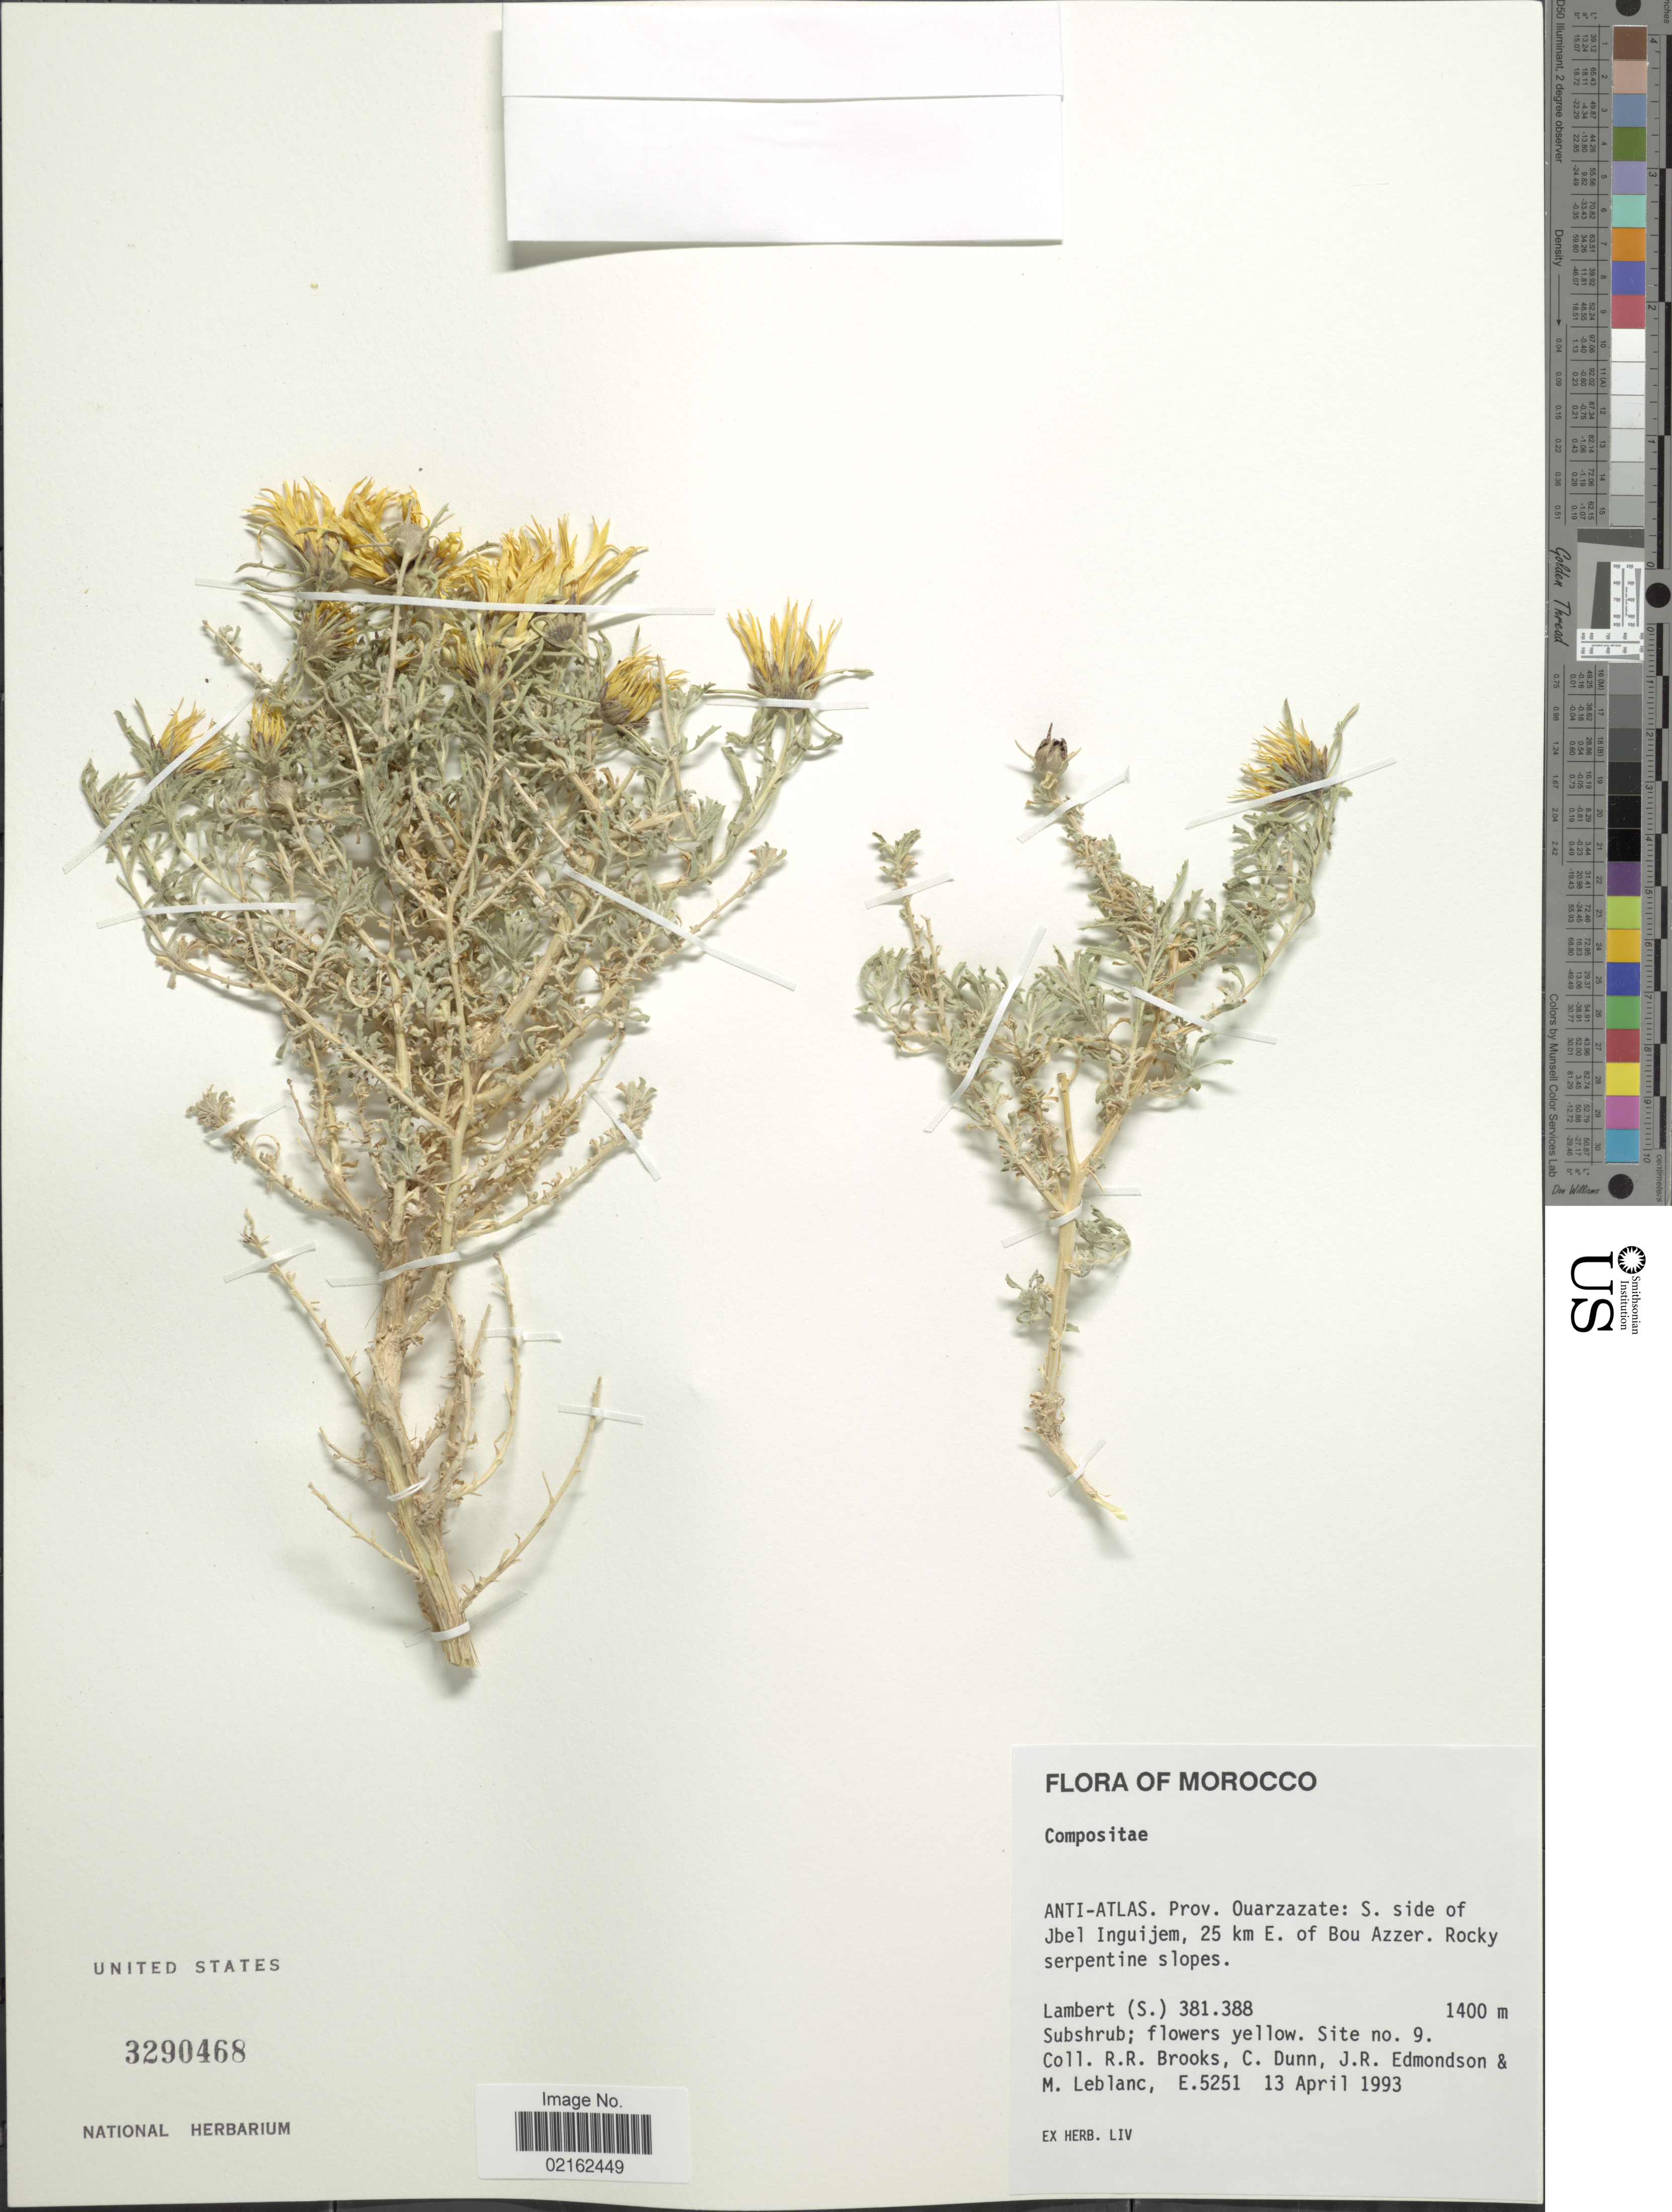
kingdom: Plantae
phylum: Tracheophyta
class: Magnoliopsida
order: Asterales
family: Asteraceae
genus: Centaurea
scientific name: Centaurea sp.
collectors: R. Brooks, C. Dunn, J. R. Edmondson & M. Leblanc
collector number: E5251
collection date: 1993-04-13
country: Morocco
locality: Anti-Atlas, Prov. Ouarzazate, S. side of Jbel Inguijem, 25 km EE of Bou Azzer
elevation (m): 1400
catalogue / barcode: US 3290468